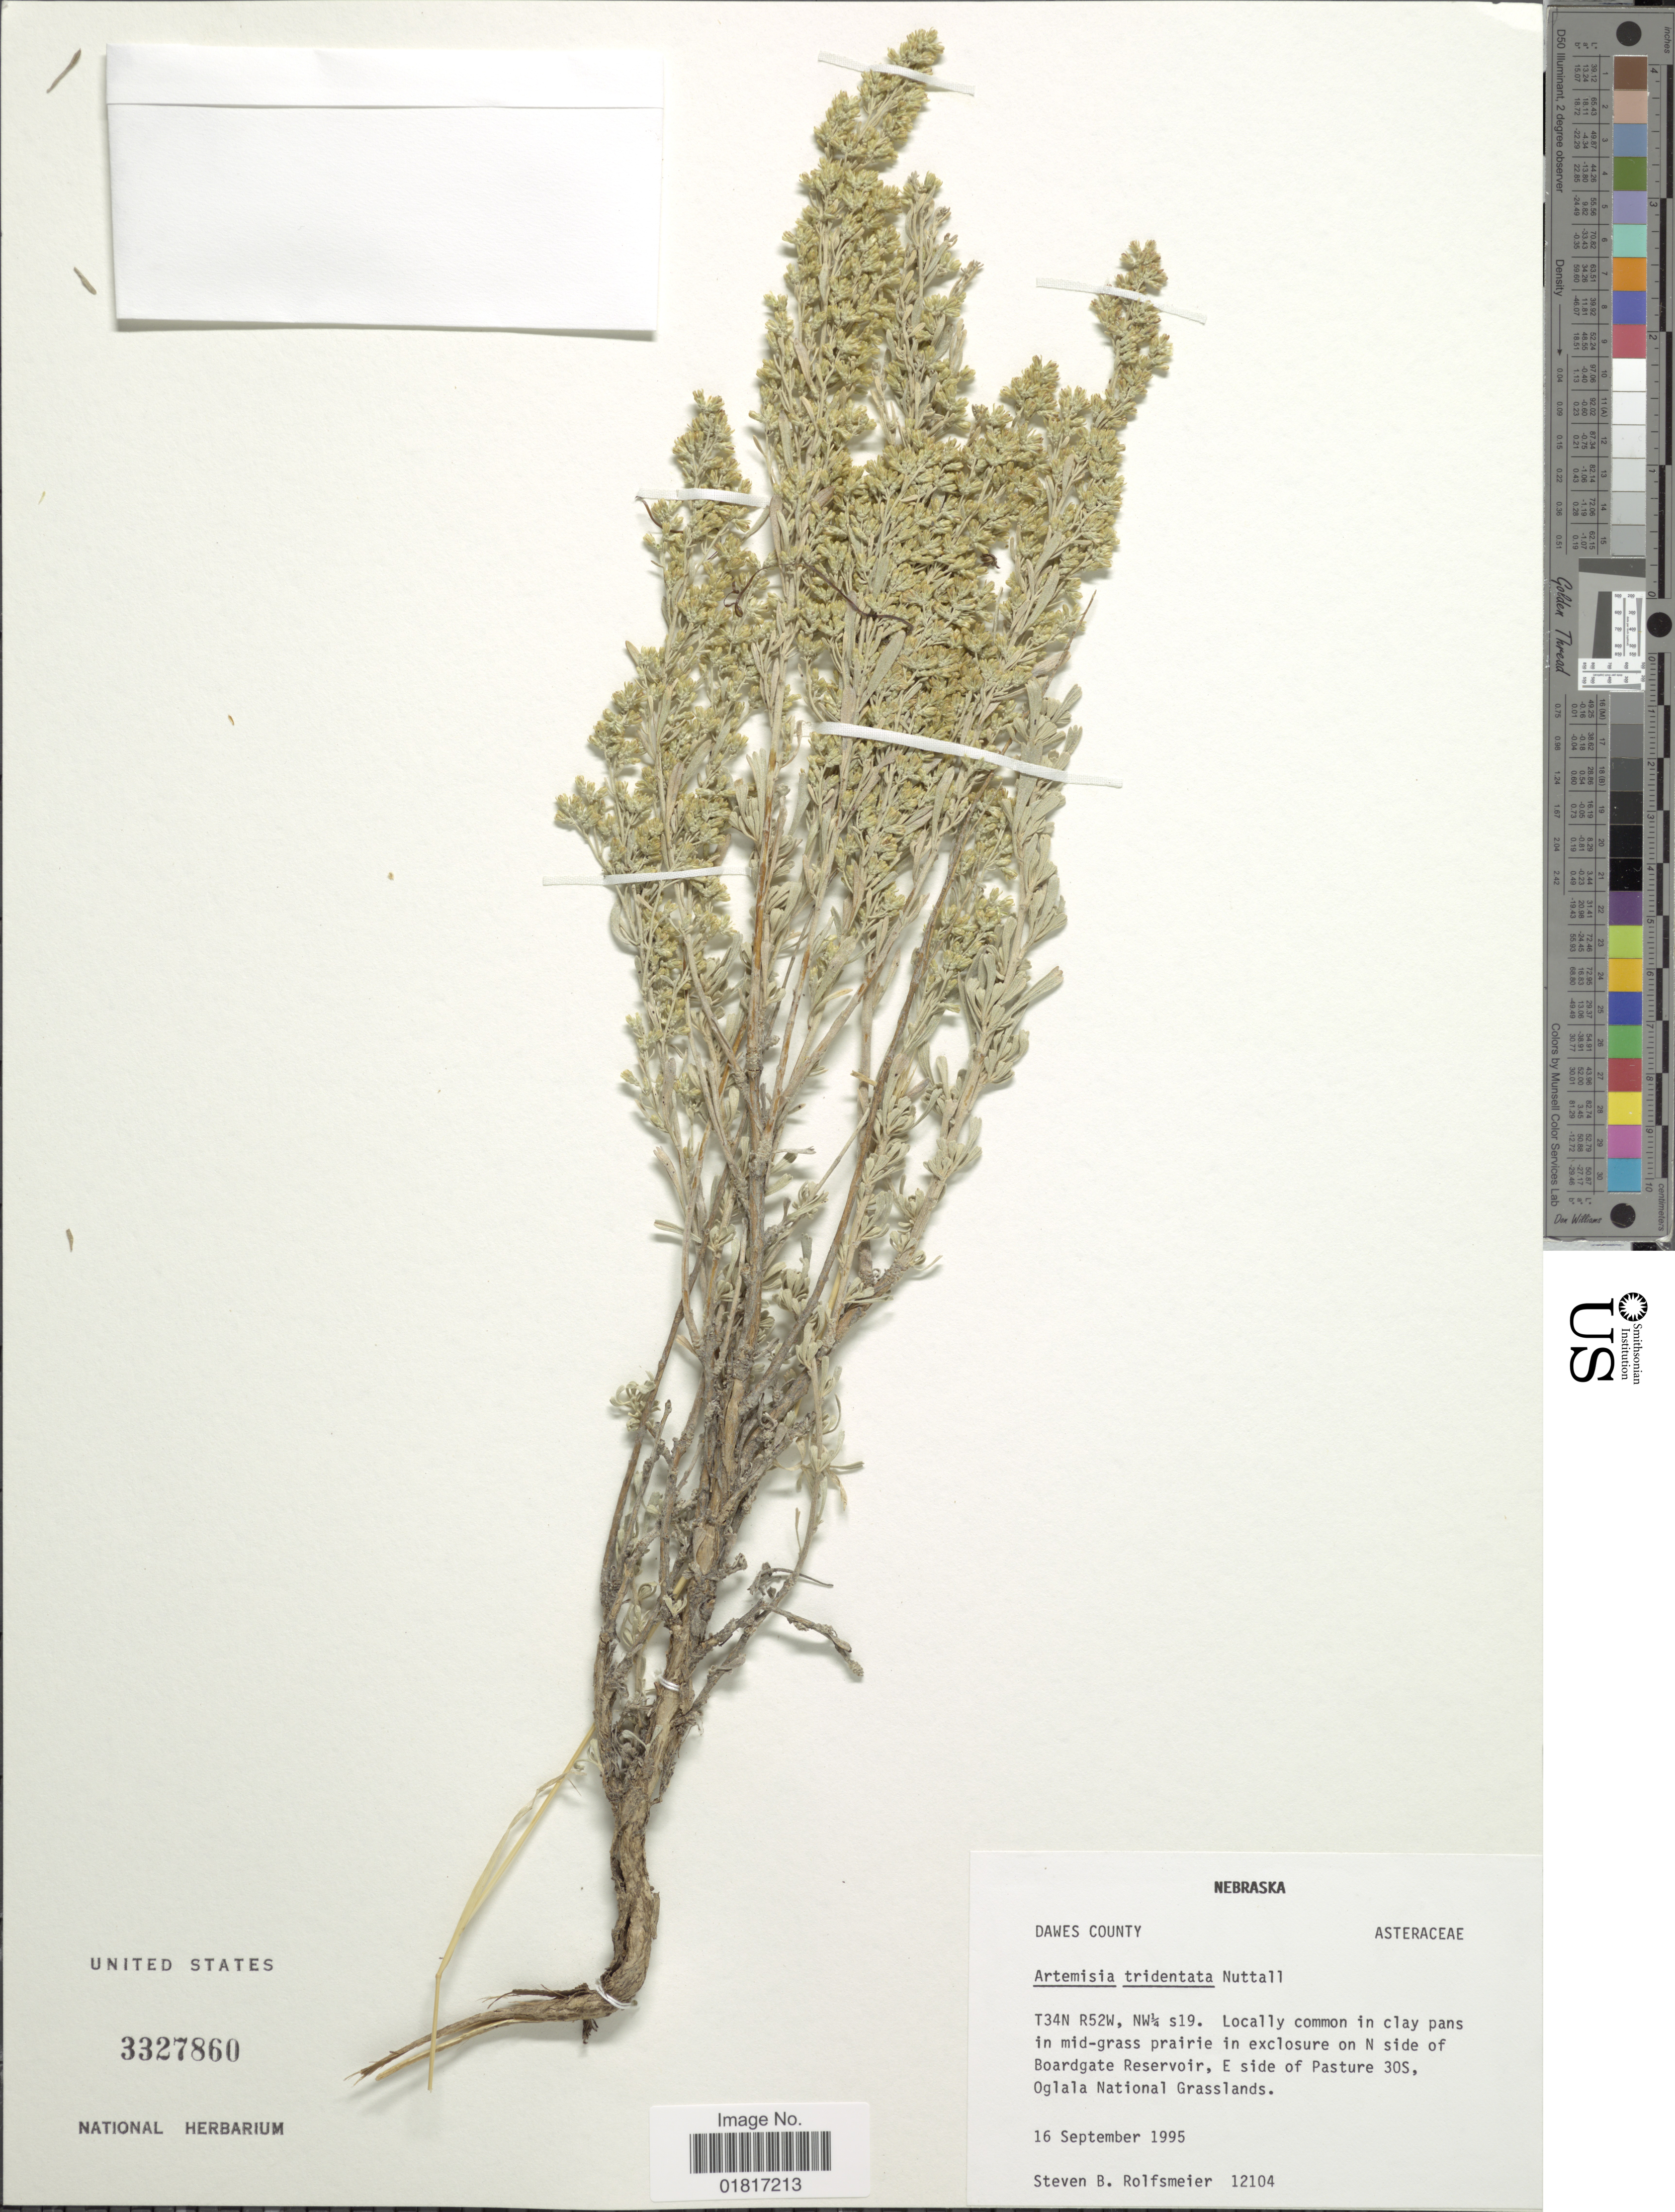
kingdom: Plantae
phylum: Tracheophyta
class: Magnoliopsida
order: Asterales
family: Asteraceae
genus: Artemisia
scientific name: Artemisia tridentata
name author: Nutt.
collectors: S. Rolfsmeier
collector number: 12104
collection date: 1995-09-16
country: United States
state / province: Nebraska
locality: Dawes County, T34N R52W, NW¼ S19. Locally common in clay pans in mid-grass prairie in exclosure on N side of Boradgate reservoir, E side of Pasture 30S, Oglala National Grasslands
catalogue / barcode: US 3327860